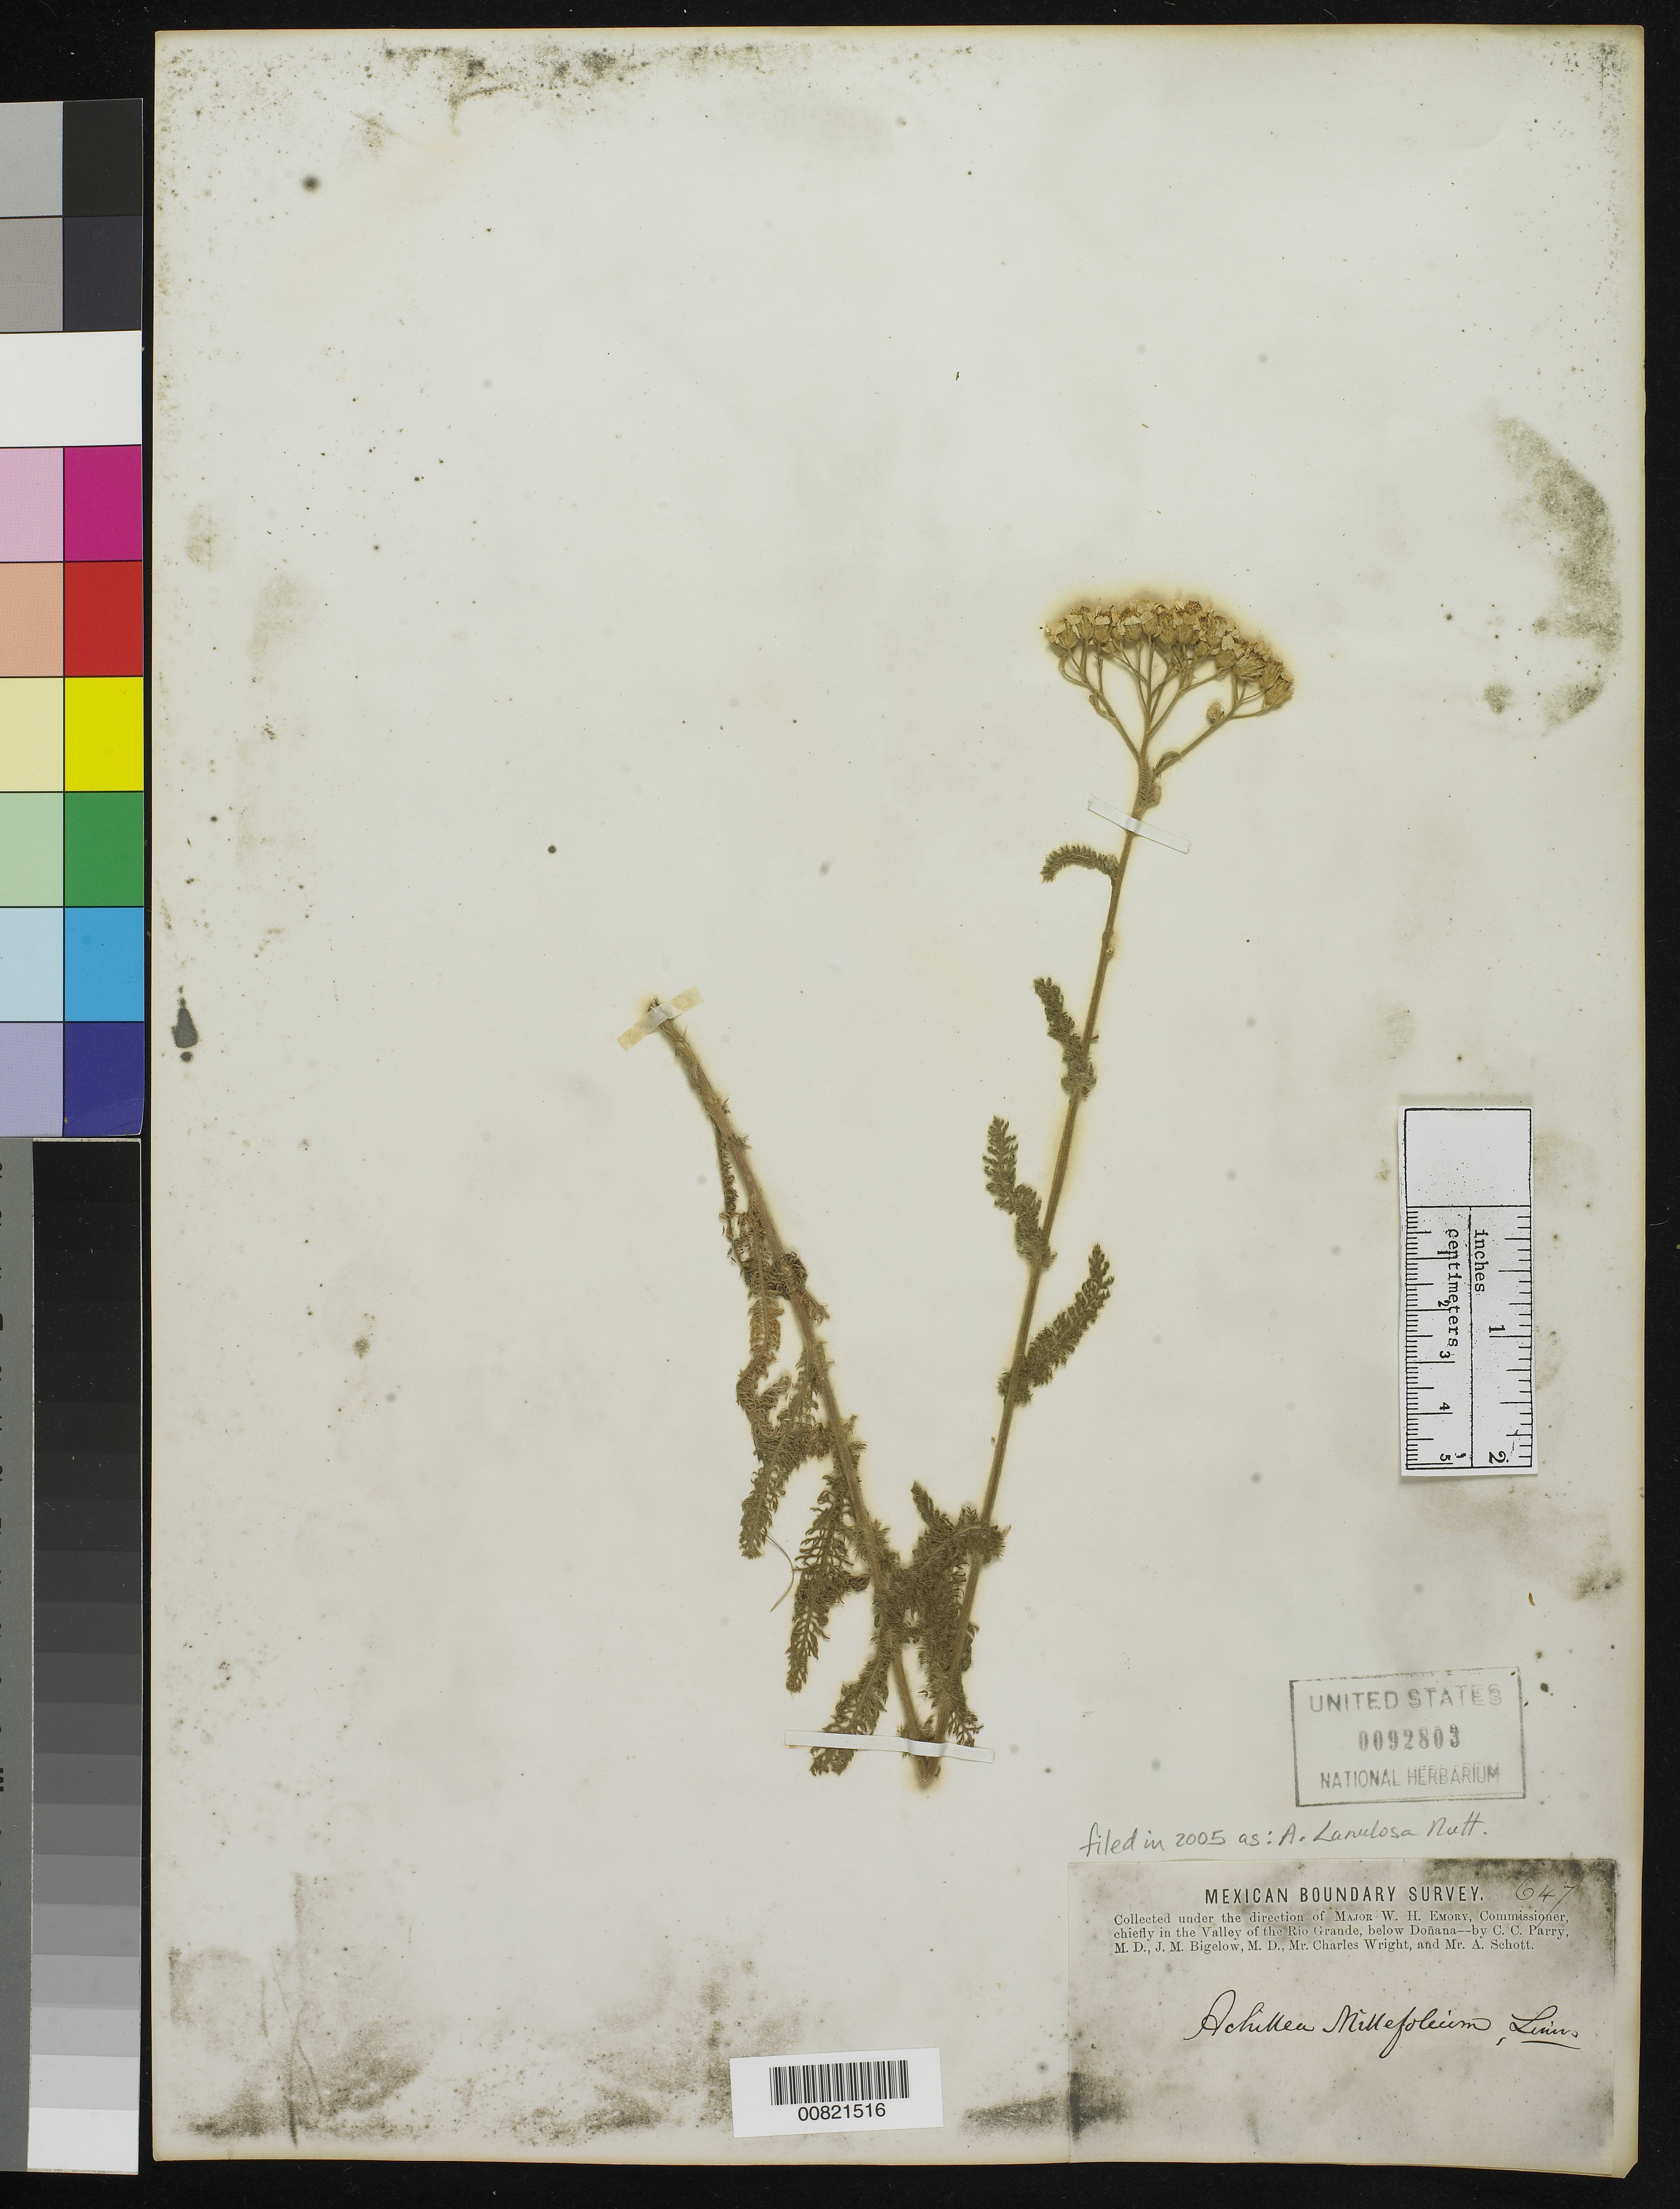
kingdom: Plantae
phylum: Tracheophyta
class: Magnoliopsida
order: Asterales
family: Asteraceae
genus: Achillea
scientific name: Achillea lanulosa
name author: Nutt.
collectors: C. C. Parry, J. M. Bigelow, C. Wright & A. C. V. Schott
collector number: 647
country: United States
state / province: New Mexico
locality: Valley of the Rio Grande, below Doñana, New Mexico.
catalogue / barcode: US 92803